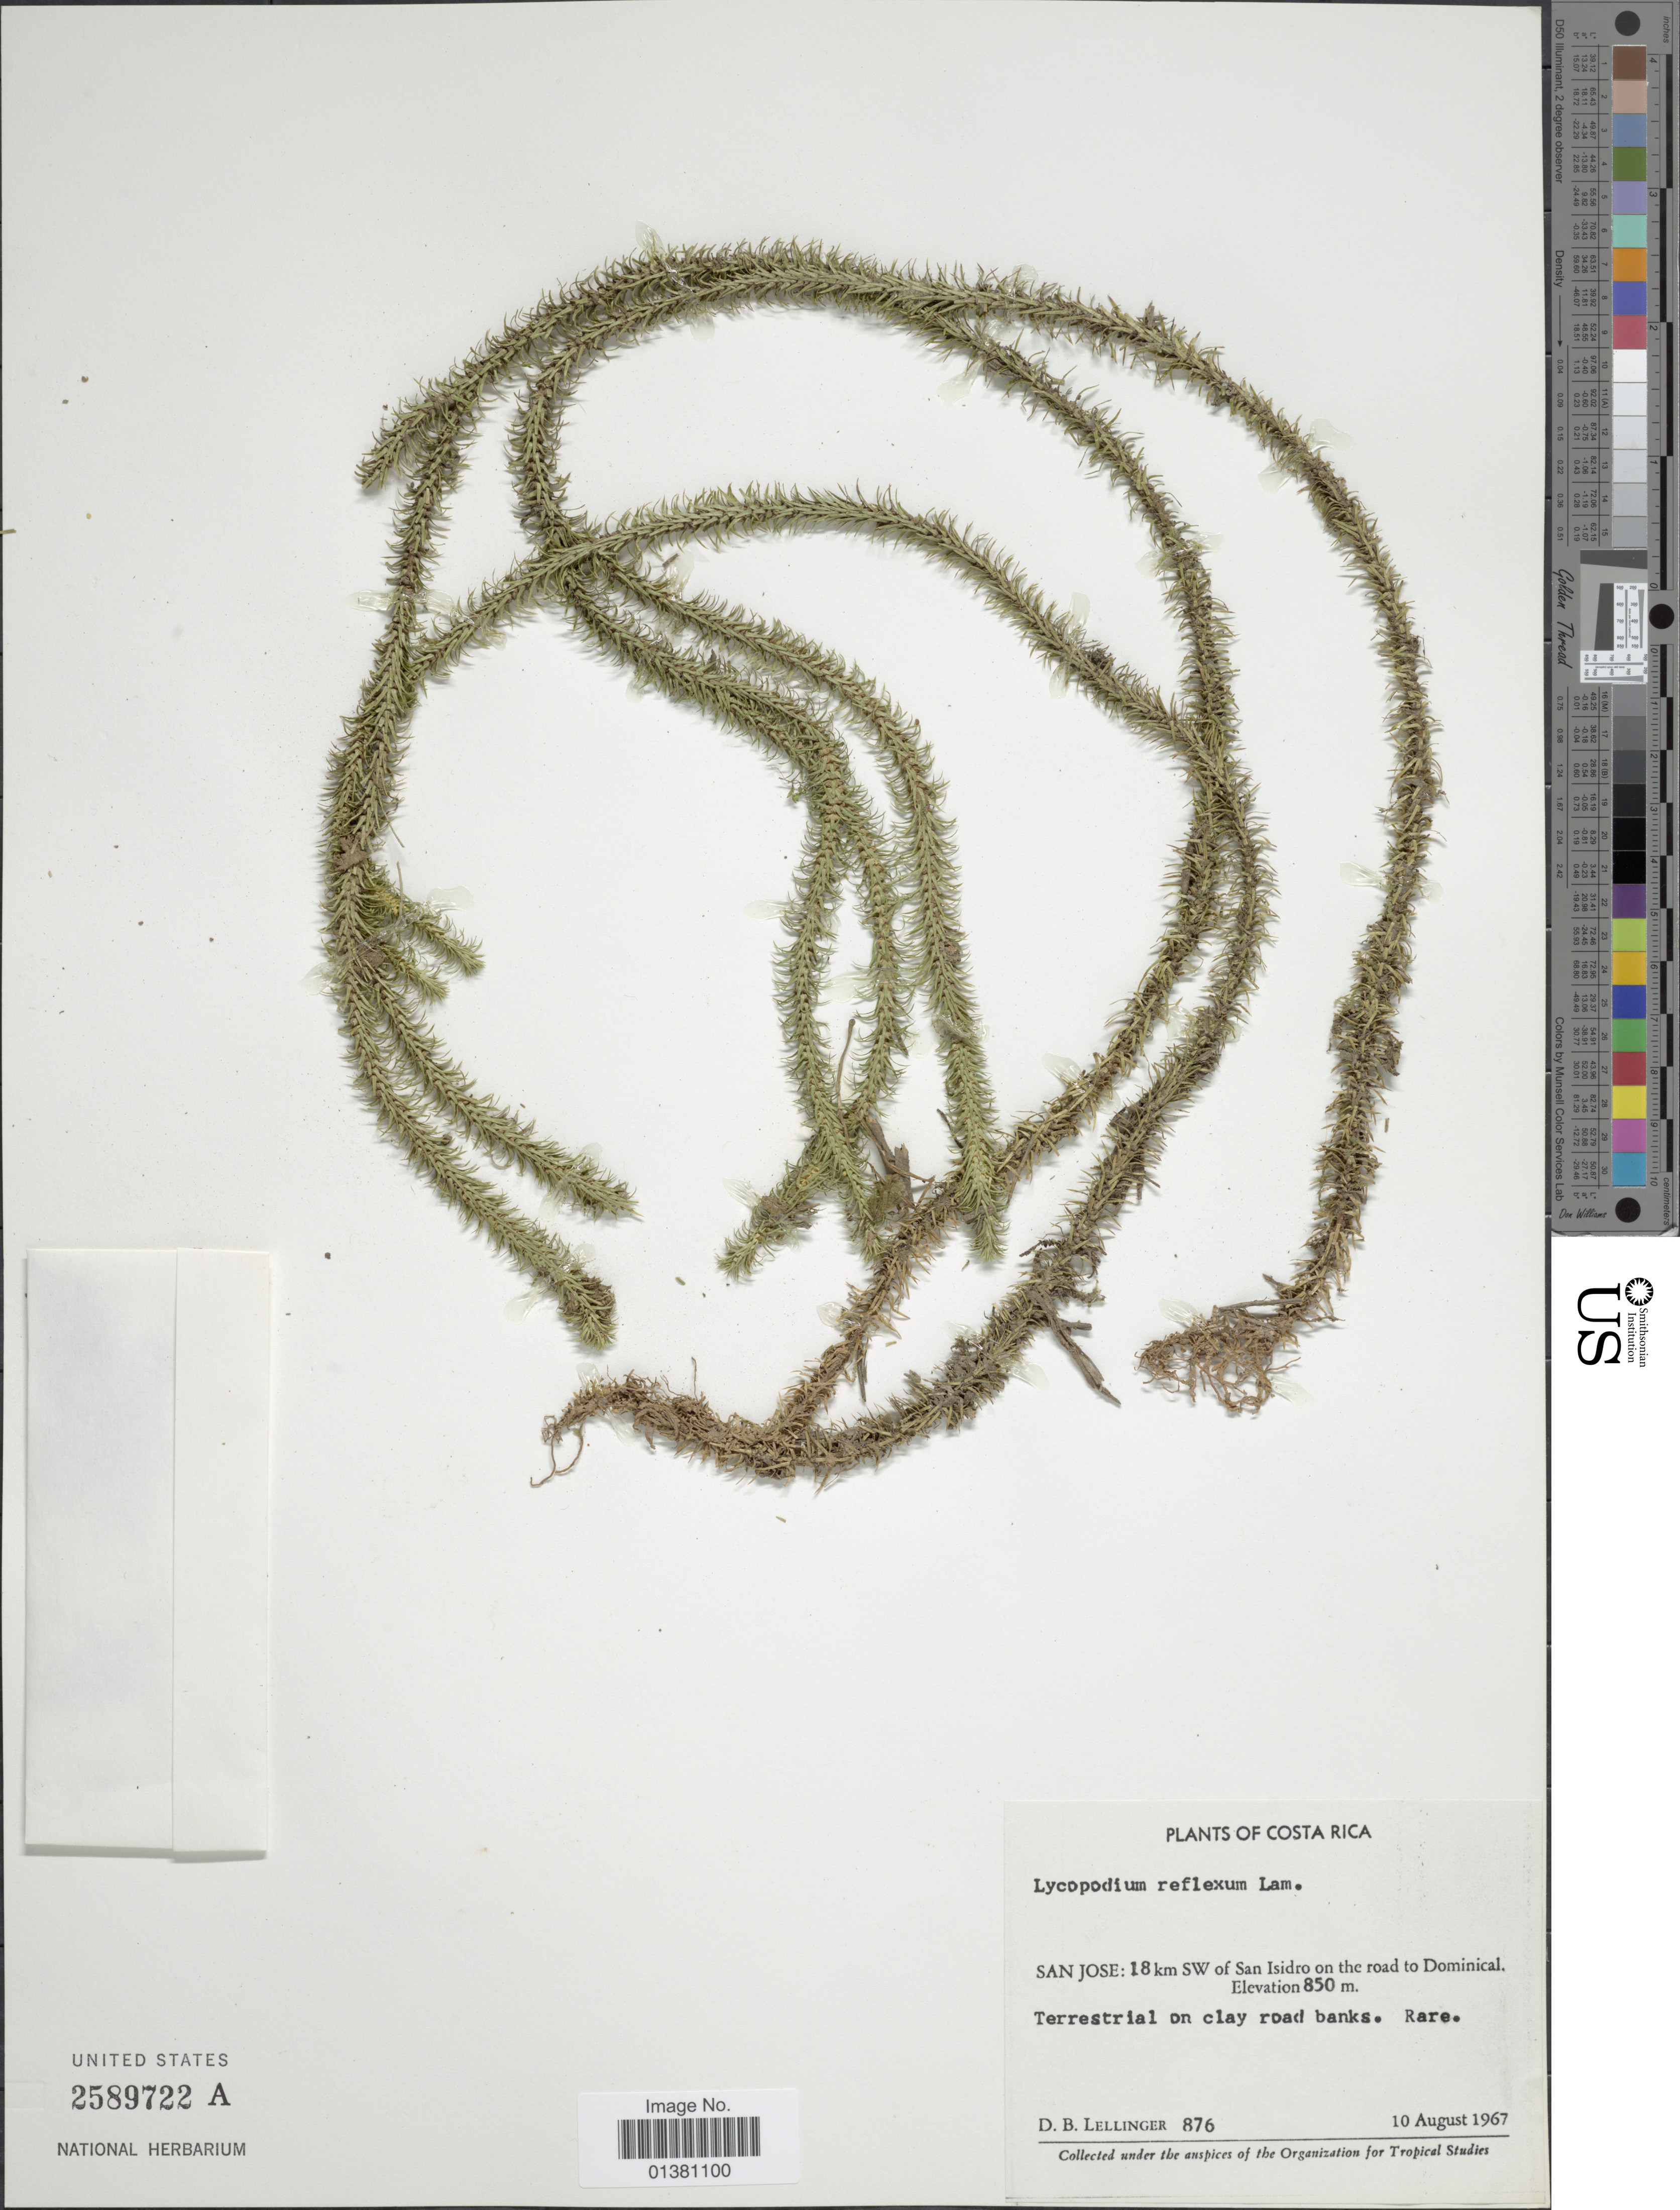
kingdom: Plantae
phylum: Tracheophyta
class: Lycopodiopsida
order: Lycopodiales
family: Lycopodiaceae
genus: Phlegmariurus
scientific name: Phlegmariurus reflexus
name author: (Lam.) B. Øllg.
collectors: D. B. Lellinger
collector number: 876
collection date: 1967-08-10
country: Costa Rica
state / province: San José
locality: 18 km SW of San Isidro on the road to Dominical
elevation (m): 850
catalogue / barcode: US 2589722A